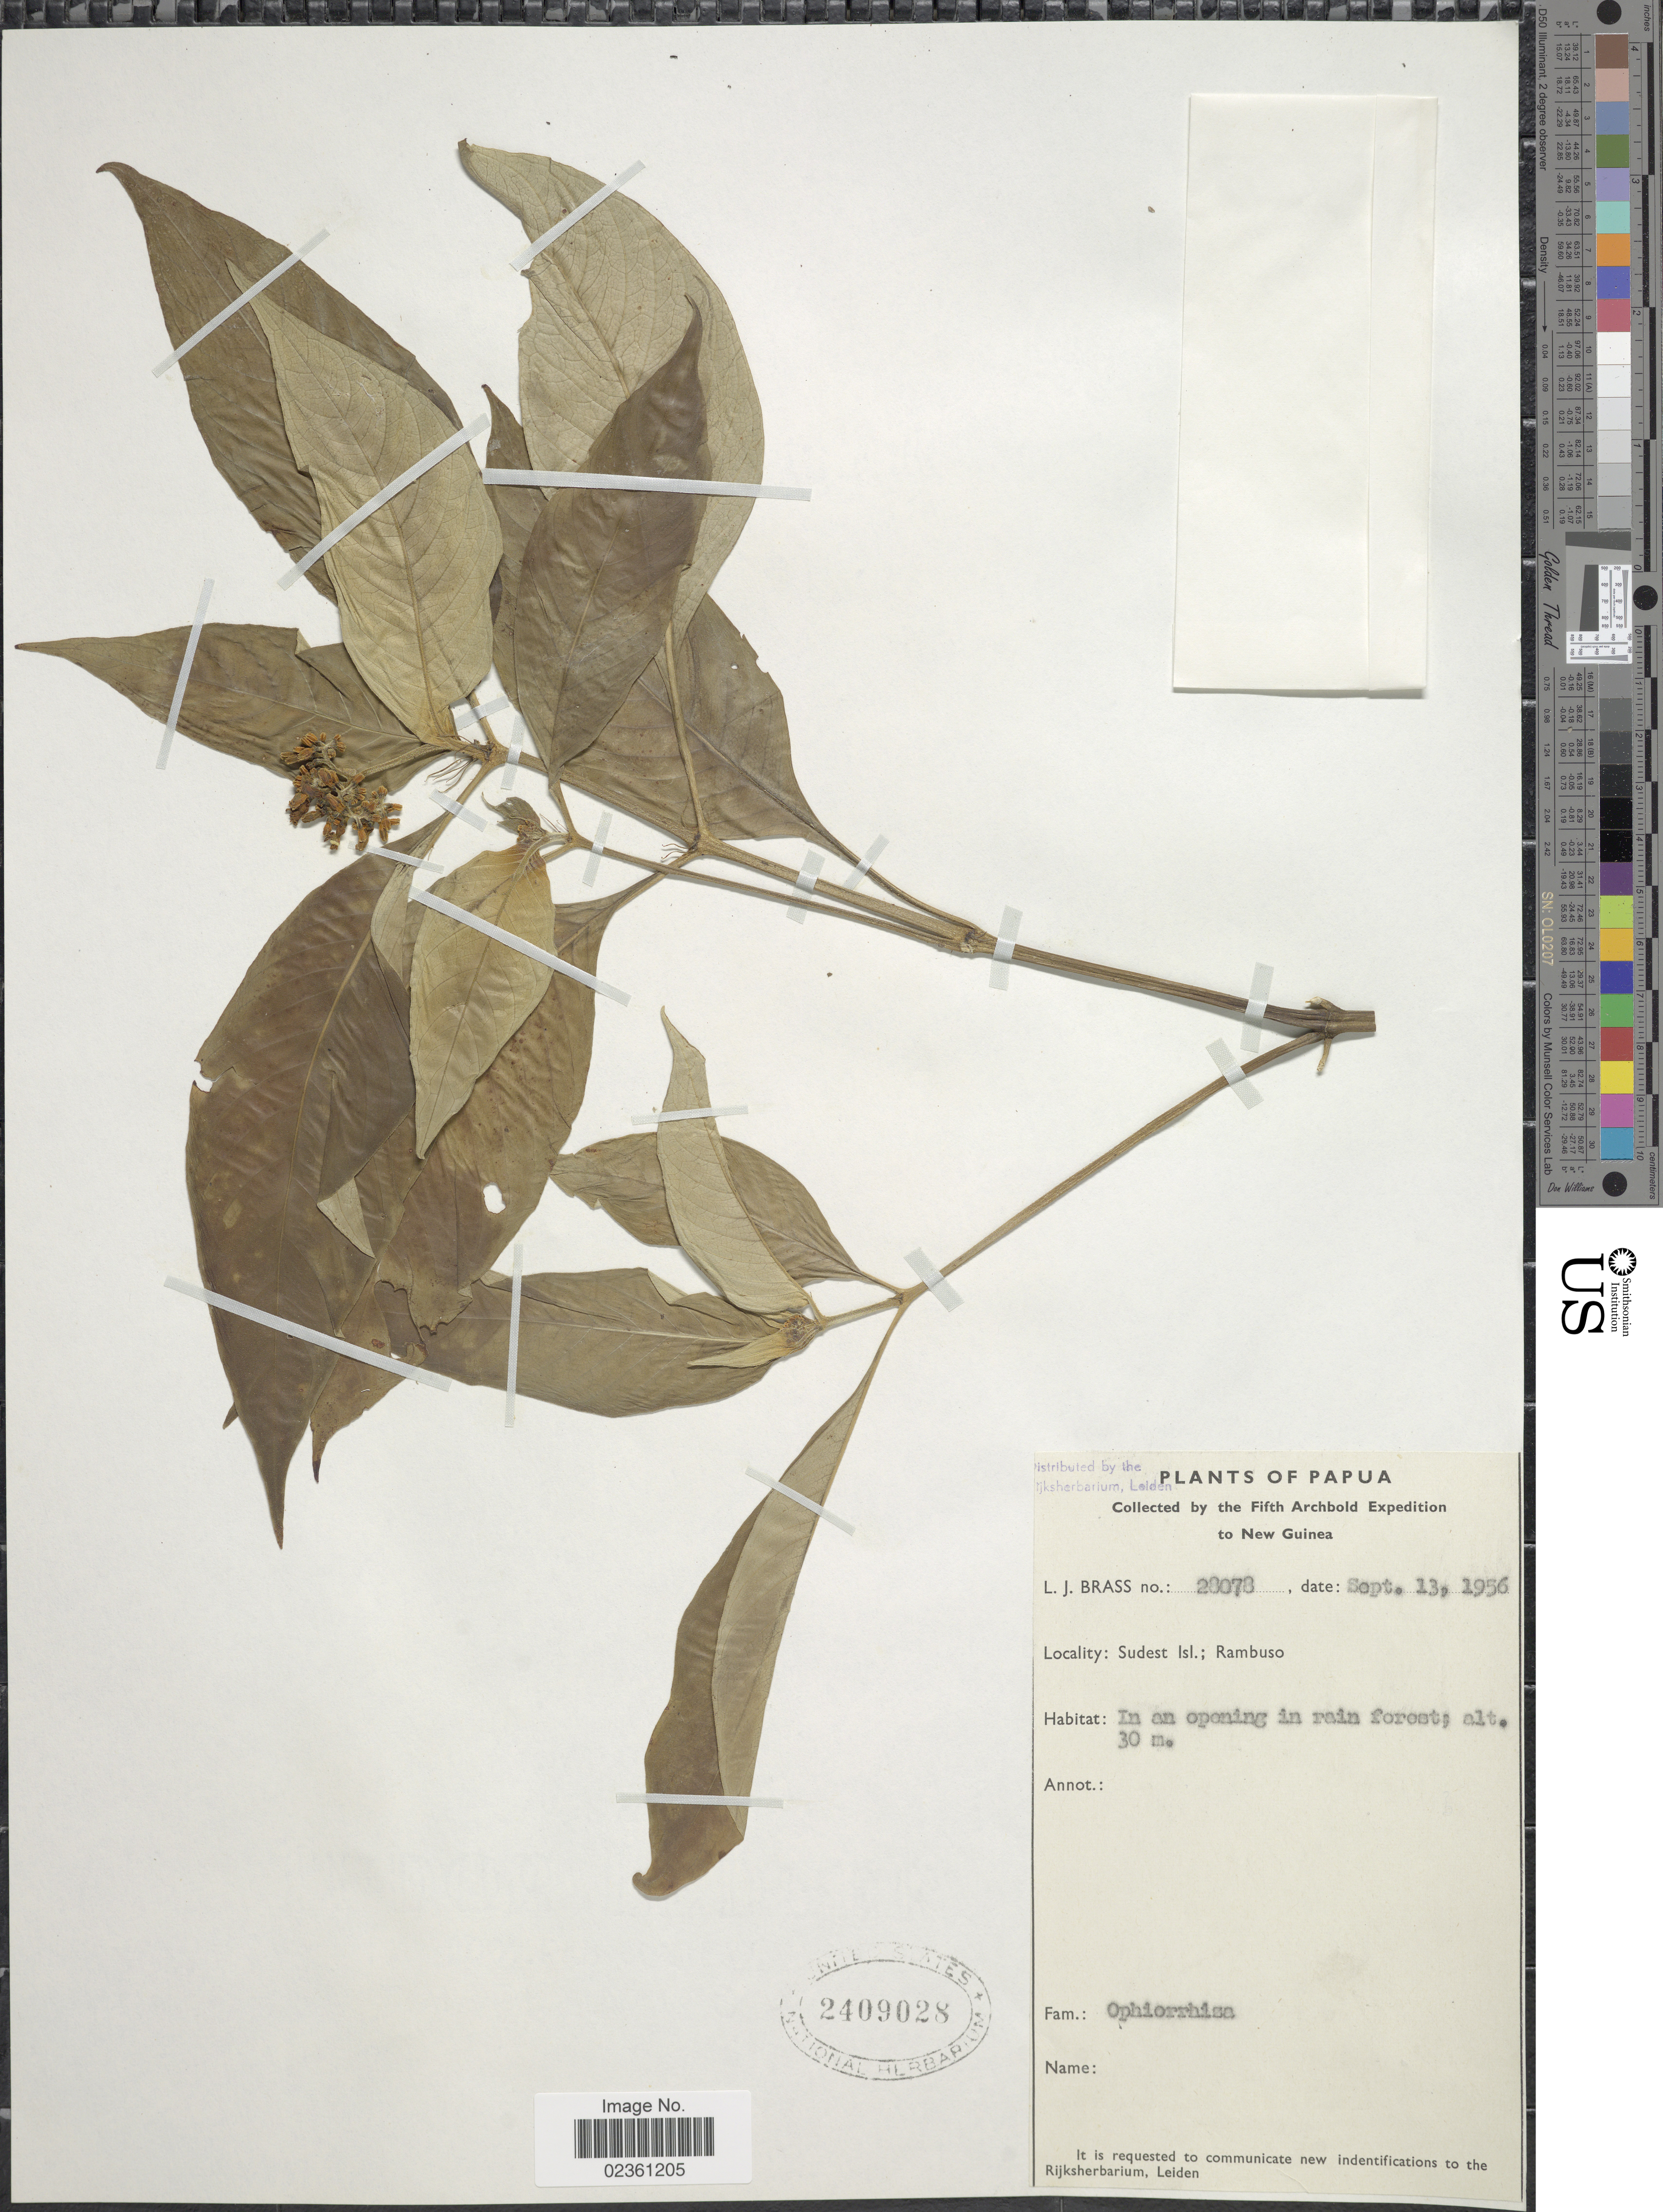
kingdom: Plantae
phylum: Tracheophyta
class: Magnoliopsida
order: Gentianales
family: Rubiaceae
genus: Ophiorrhiza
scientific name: Ophiorrhiza sp.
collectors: L. J. Brass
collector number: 28078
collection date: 1956-09-13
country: Papua New Guinea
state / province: Milne Bay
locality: Sudest Isl.; Rambuso, In an opening in rain forest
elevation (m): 30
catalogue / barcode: US 2409028